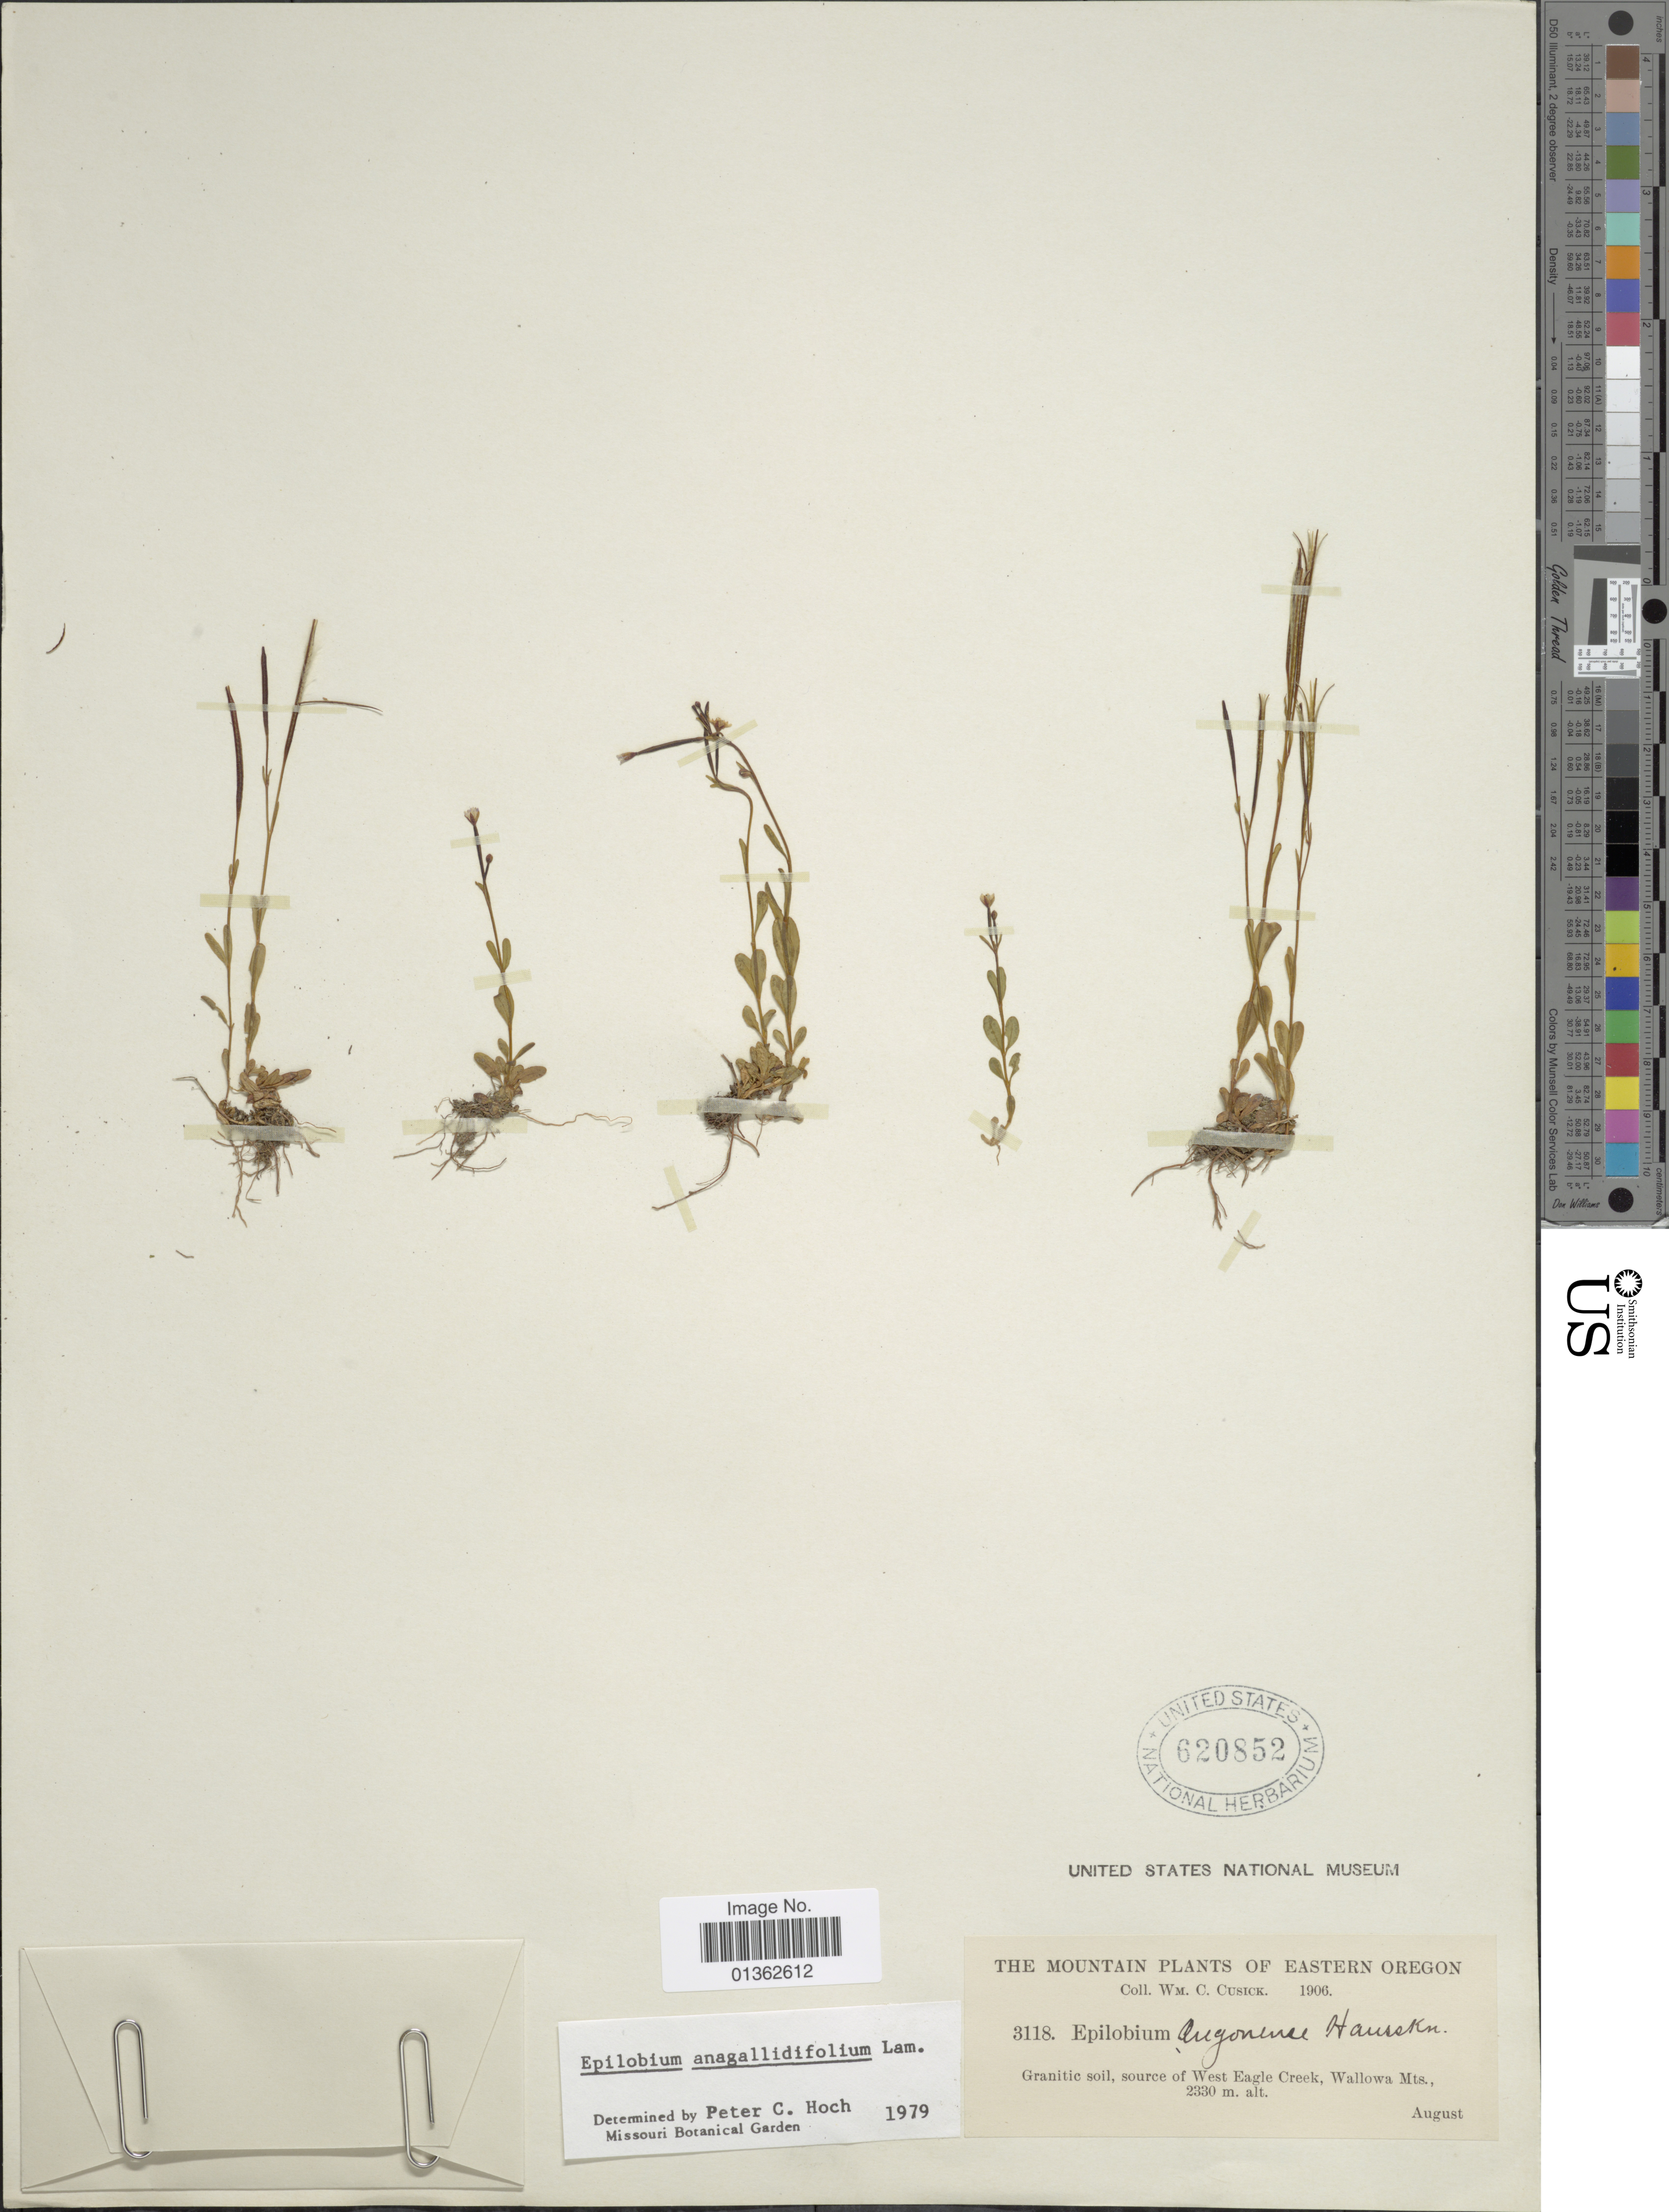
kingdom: Plantae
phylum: Tracheophyta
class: Magnoliopsida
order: Myrtales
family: Onagraceae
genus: Epilobium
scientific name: Epilobium anagallidifolium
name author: Lam.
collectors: W. C. Cusick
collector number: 3118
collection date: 1906-08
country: United States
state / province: Oregon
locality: The Mountain plants of Eastern Oregon. Granitic soil, source of West Eagle Creek, Wallowa Mts.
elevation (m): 2330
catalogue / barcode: US 620852